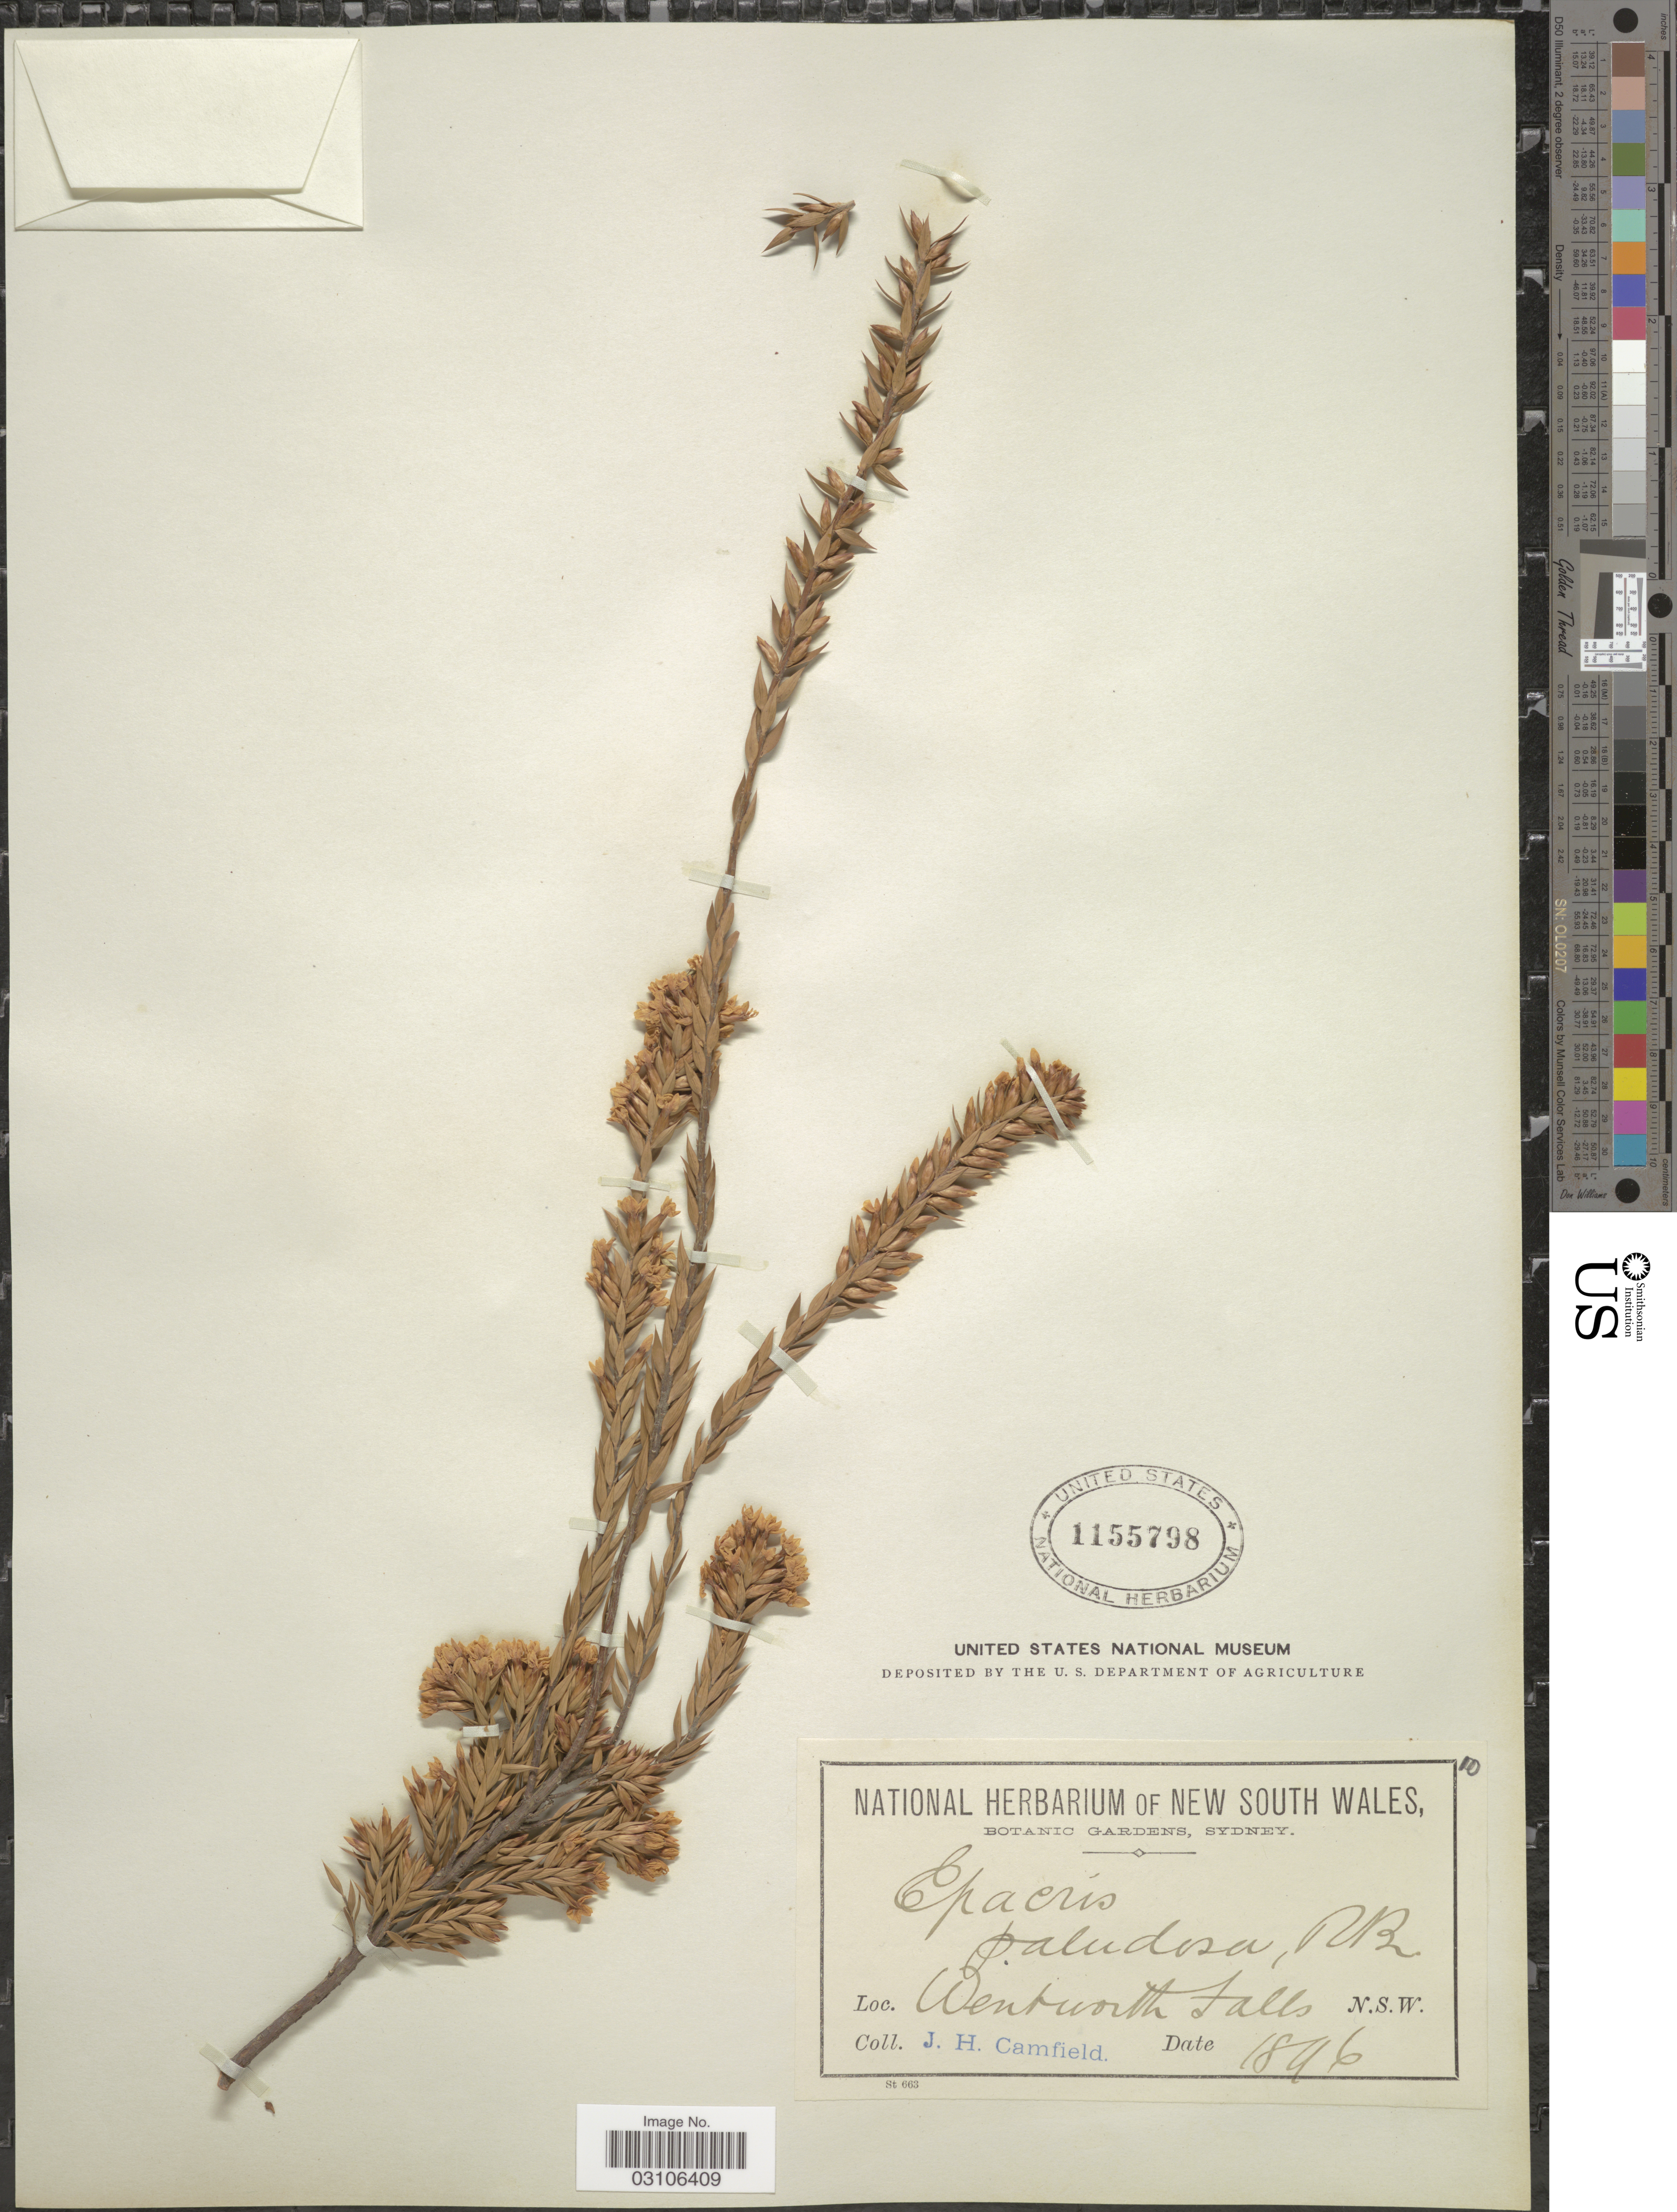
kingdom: Plantae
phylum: Tracheophyta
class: Magnoliopsida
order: Ericales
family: Ericaceae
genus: Epacris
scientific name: Epacris paludosa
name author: R. Br.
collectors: J. Camfield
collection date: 1896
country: Australia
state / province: New South Wales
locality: Wentworth Falls.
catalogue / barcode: US 1155798